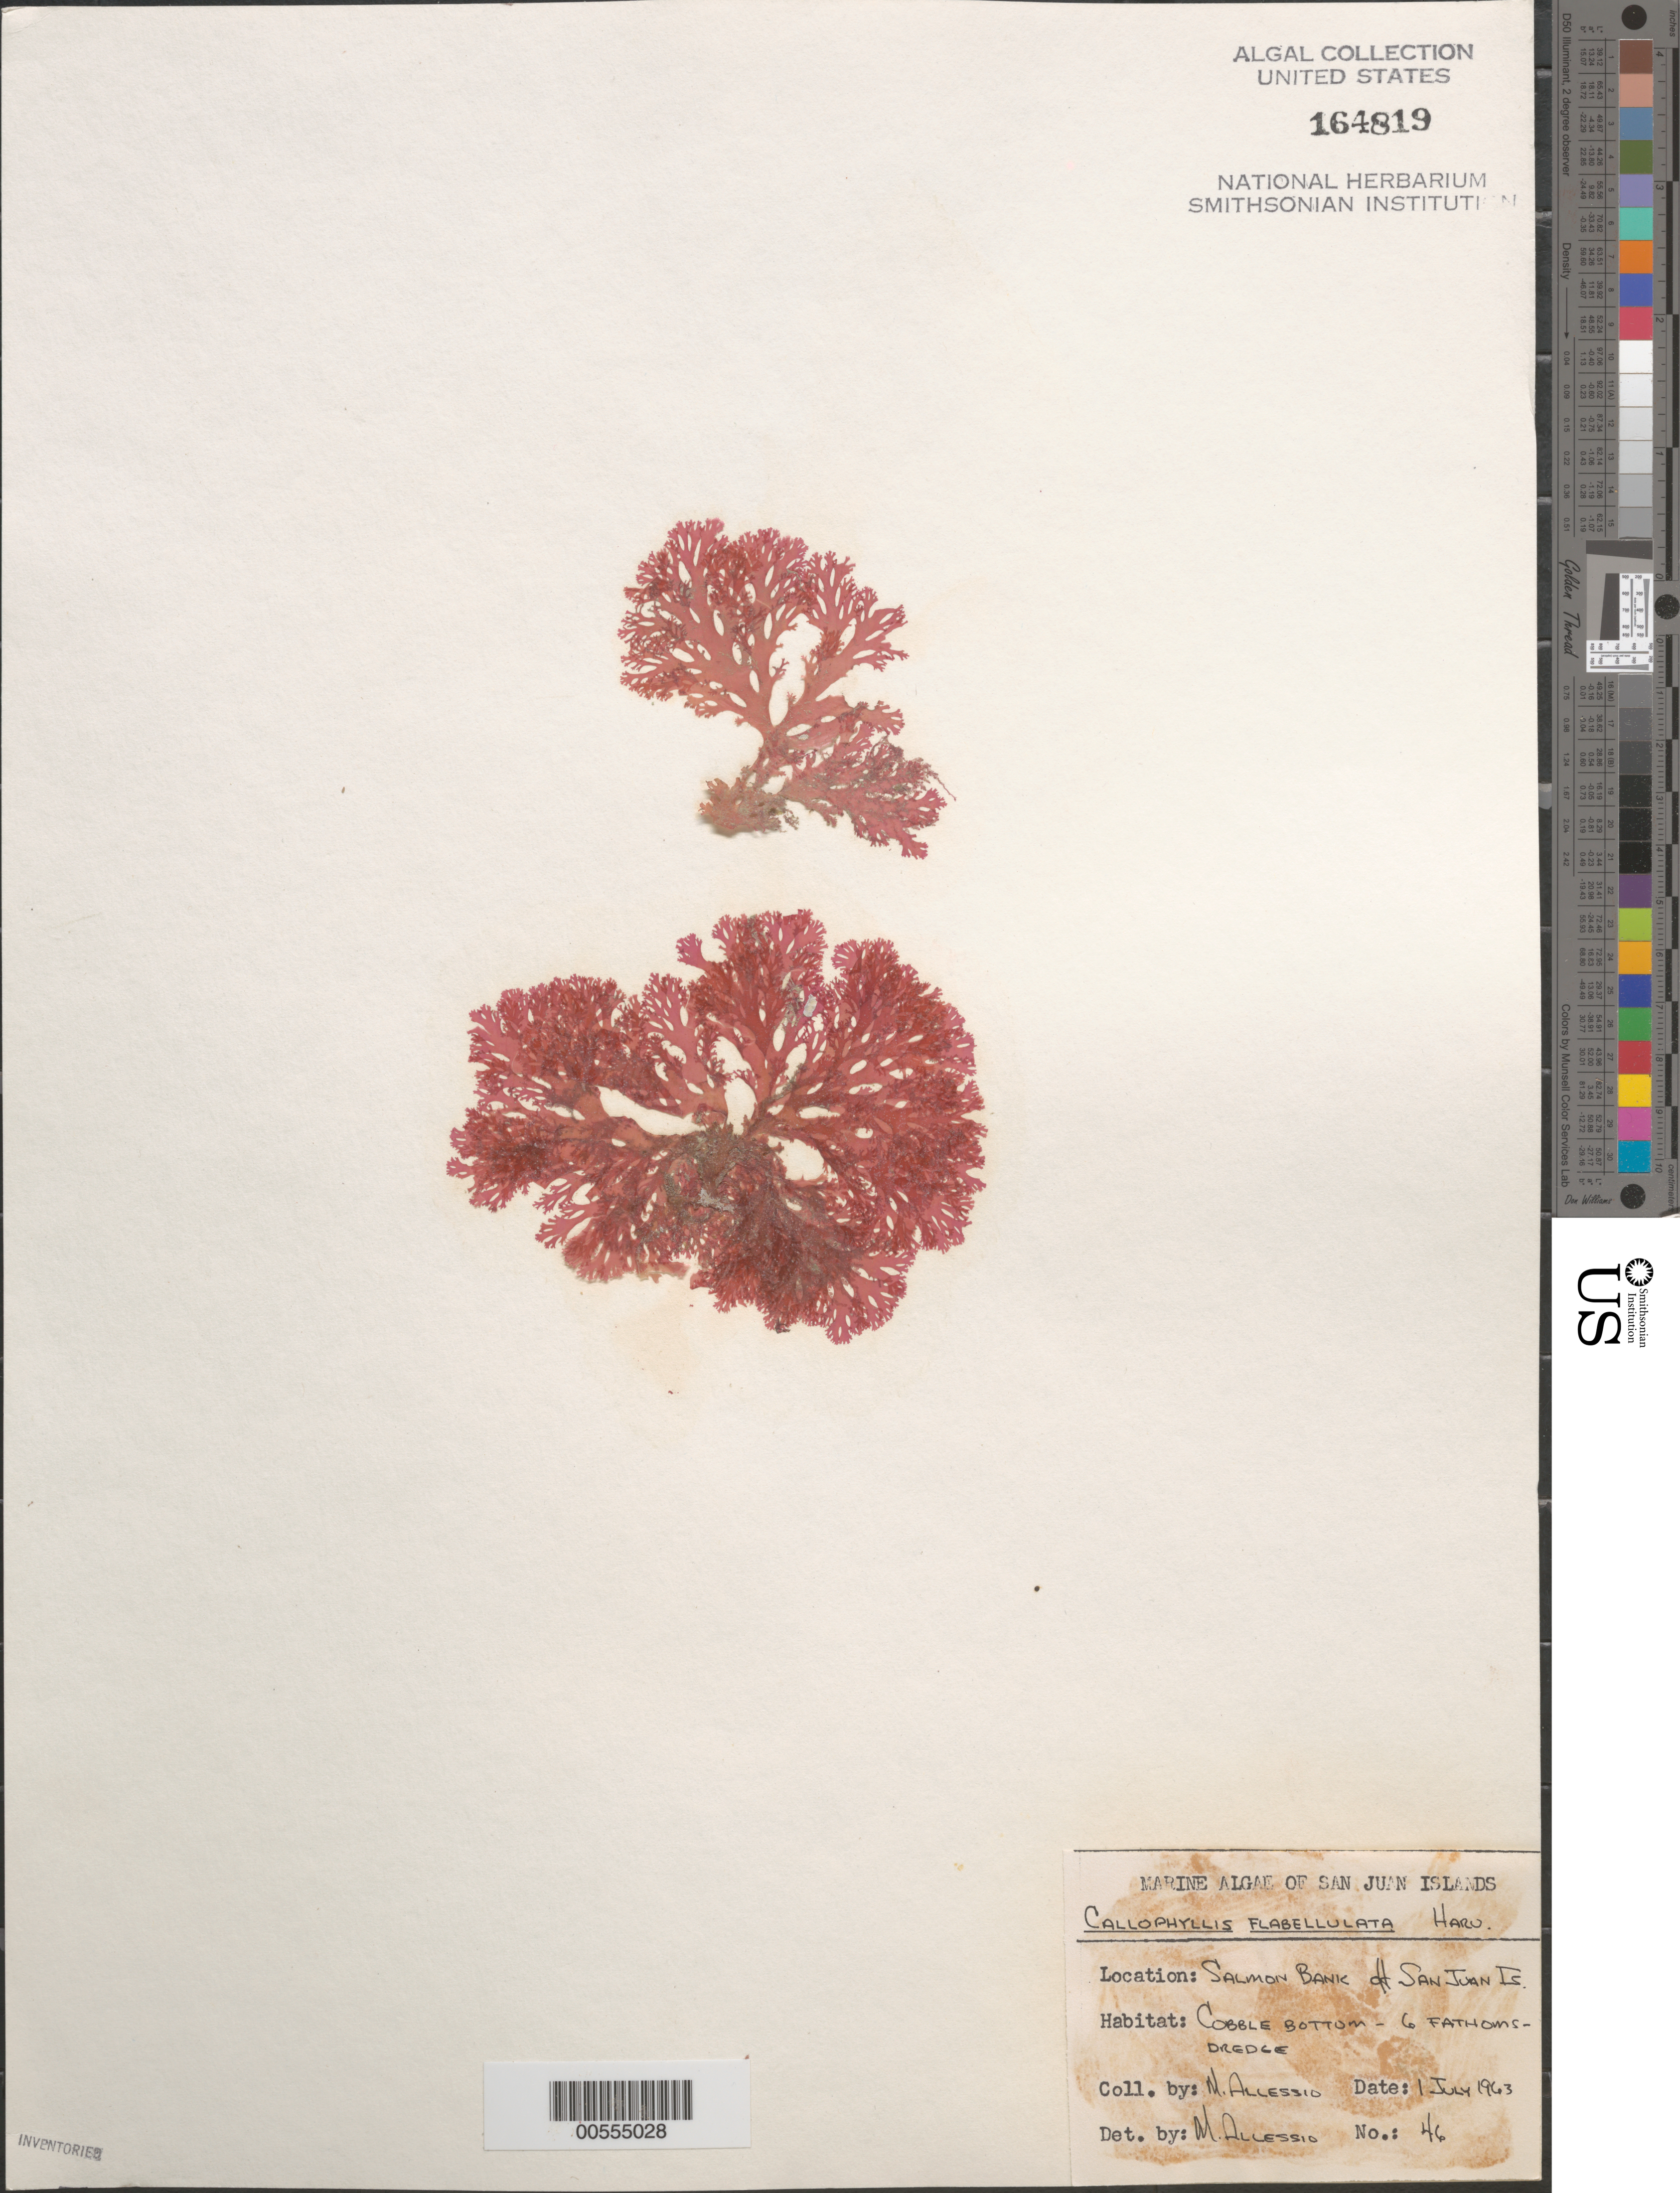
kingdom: Plantae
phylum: Rhodophyta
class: Florideophyceae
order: Gigartinales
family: Kallymeniaceae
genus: Callophyllis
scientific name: Callophyllis flabellulata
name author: Harv.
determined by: Allessio, M.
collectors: M. Allessio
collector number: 46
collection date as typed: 01 Jul 1963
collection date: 1963-07-01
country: United States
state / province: Washington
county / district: San Juan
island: San Juan Island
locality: Salmon Bank, off San Juan Island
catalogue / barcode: US 164819